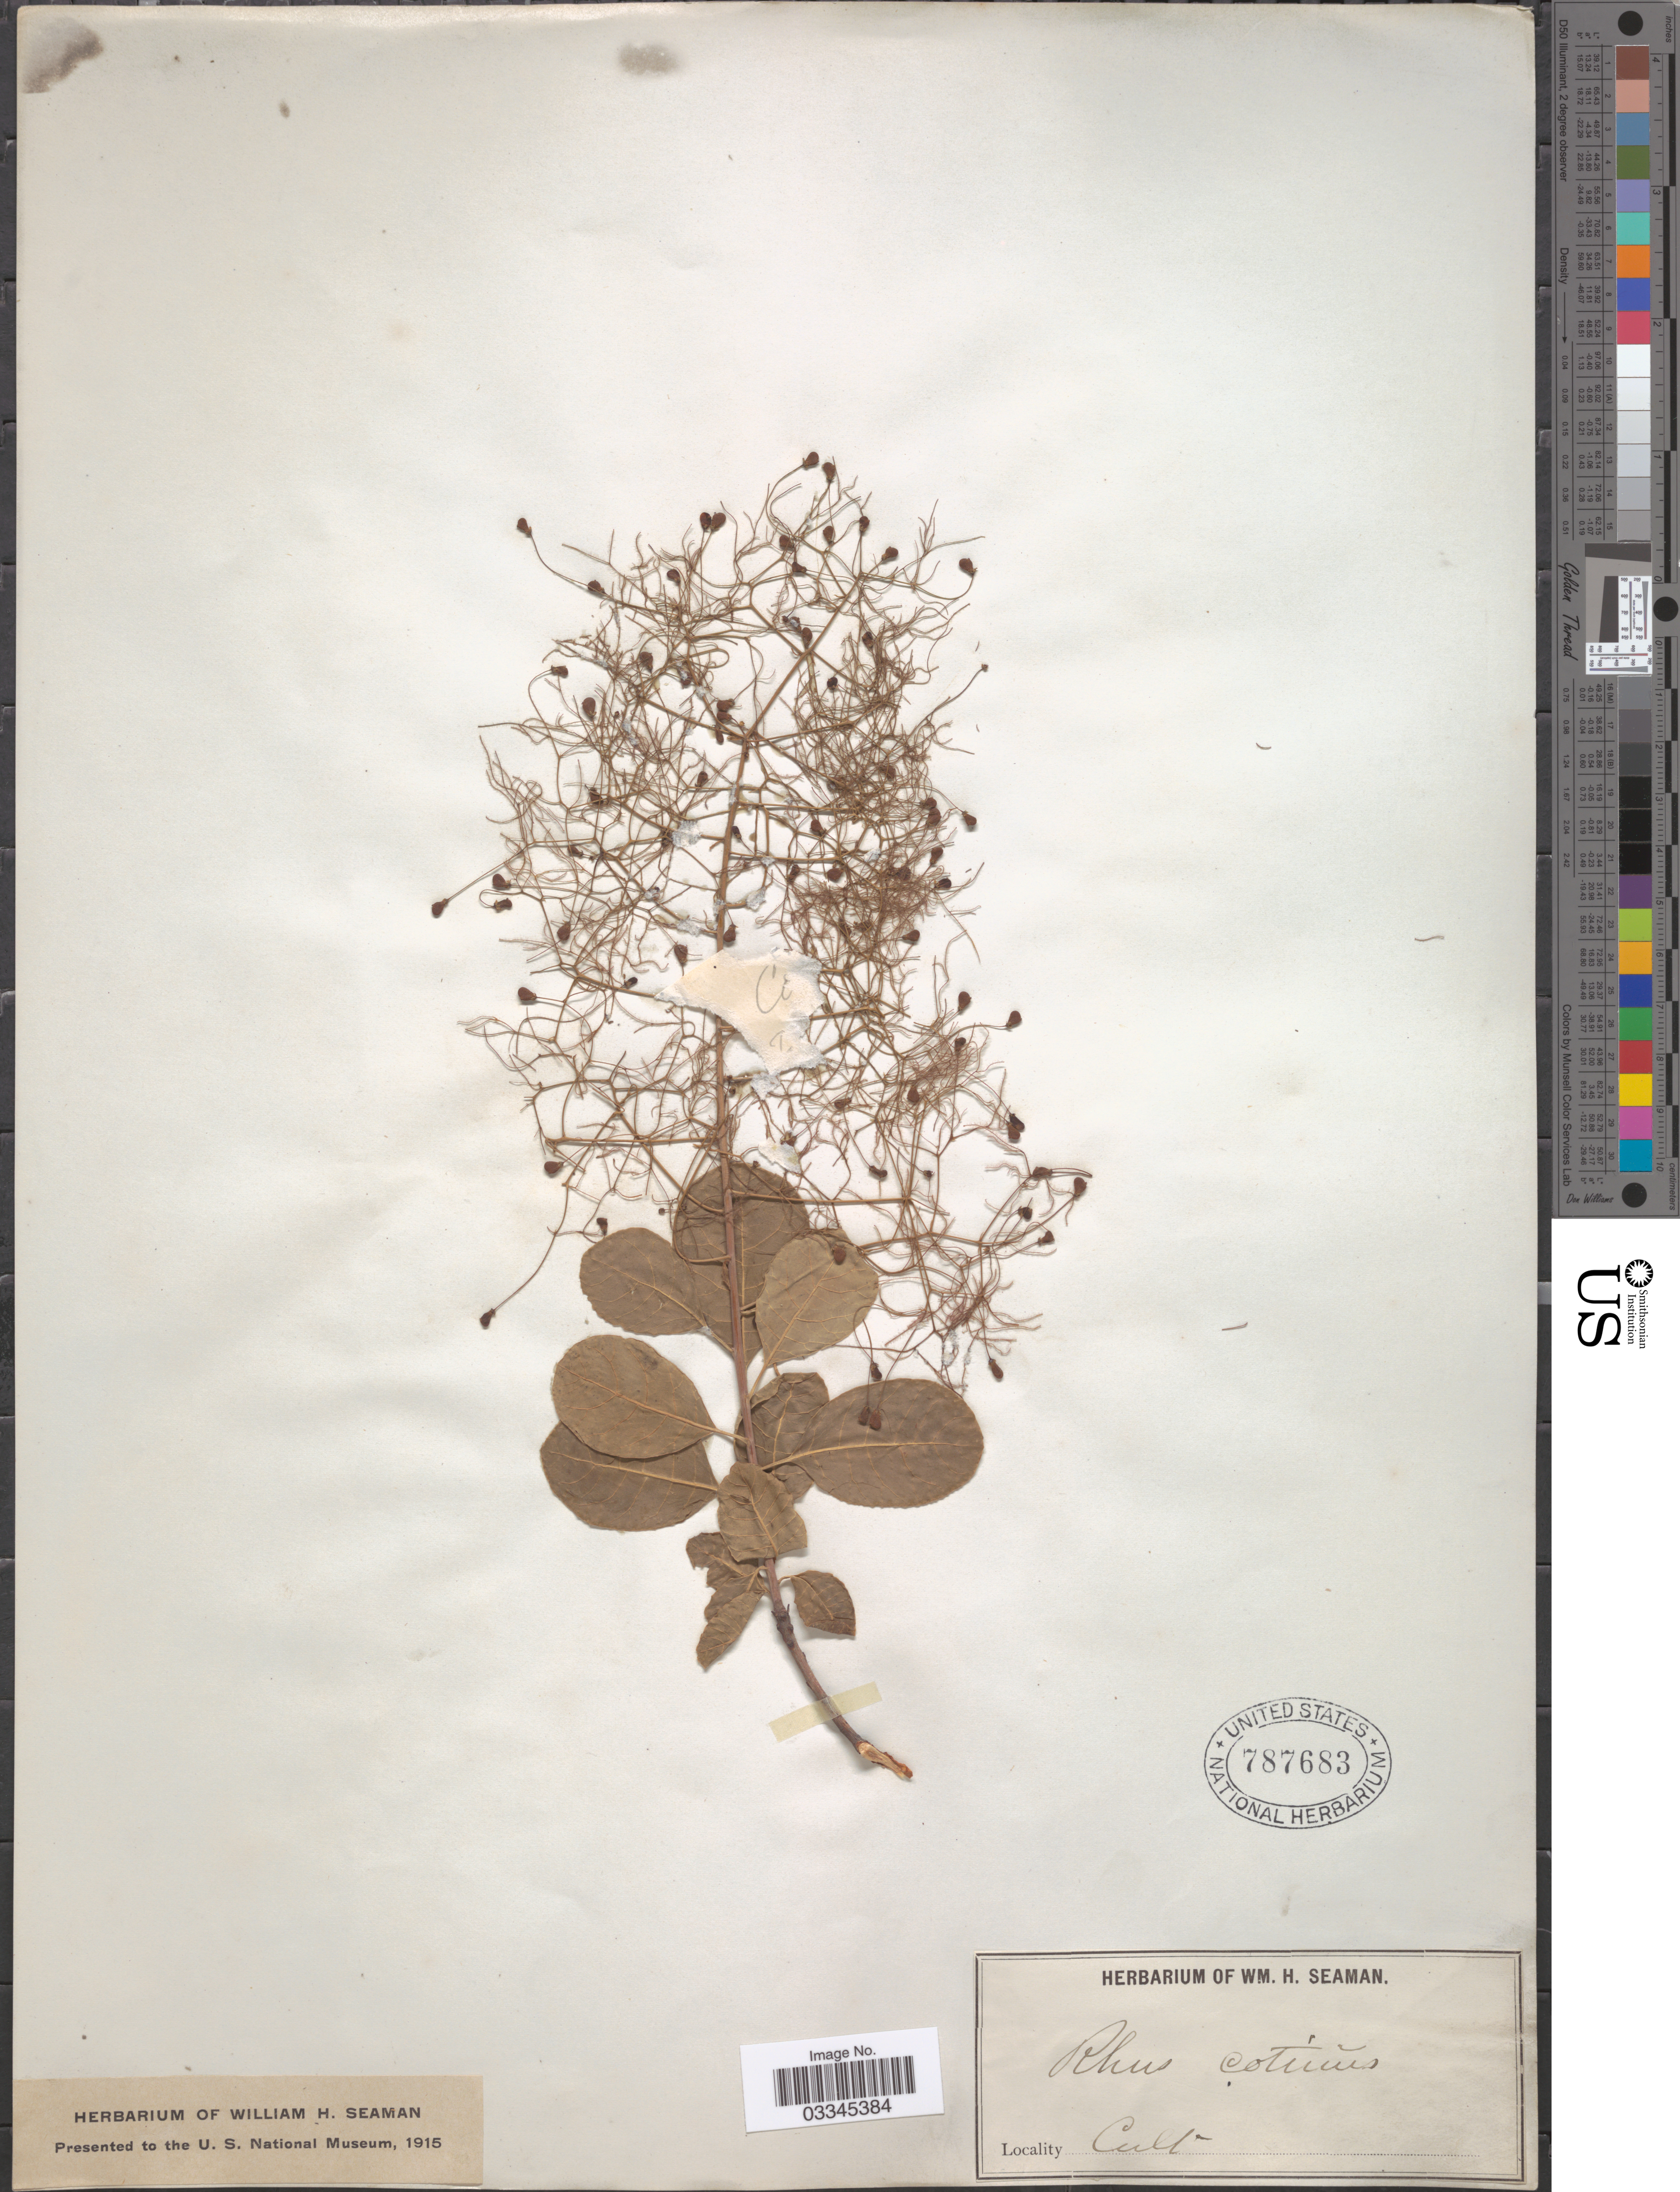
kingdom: Plantae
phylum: Tracheophyta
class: Magnoliopsida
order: Sapindales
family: Anacardiaceae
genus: Cotinus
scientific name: Cotinus coggygria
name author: Scop.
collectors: Ex herb. W. H. Seaman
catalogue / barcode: US 787683